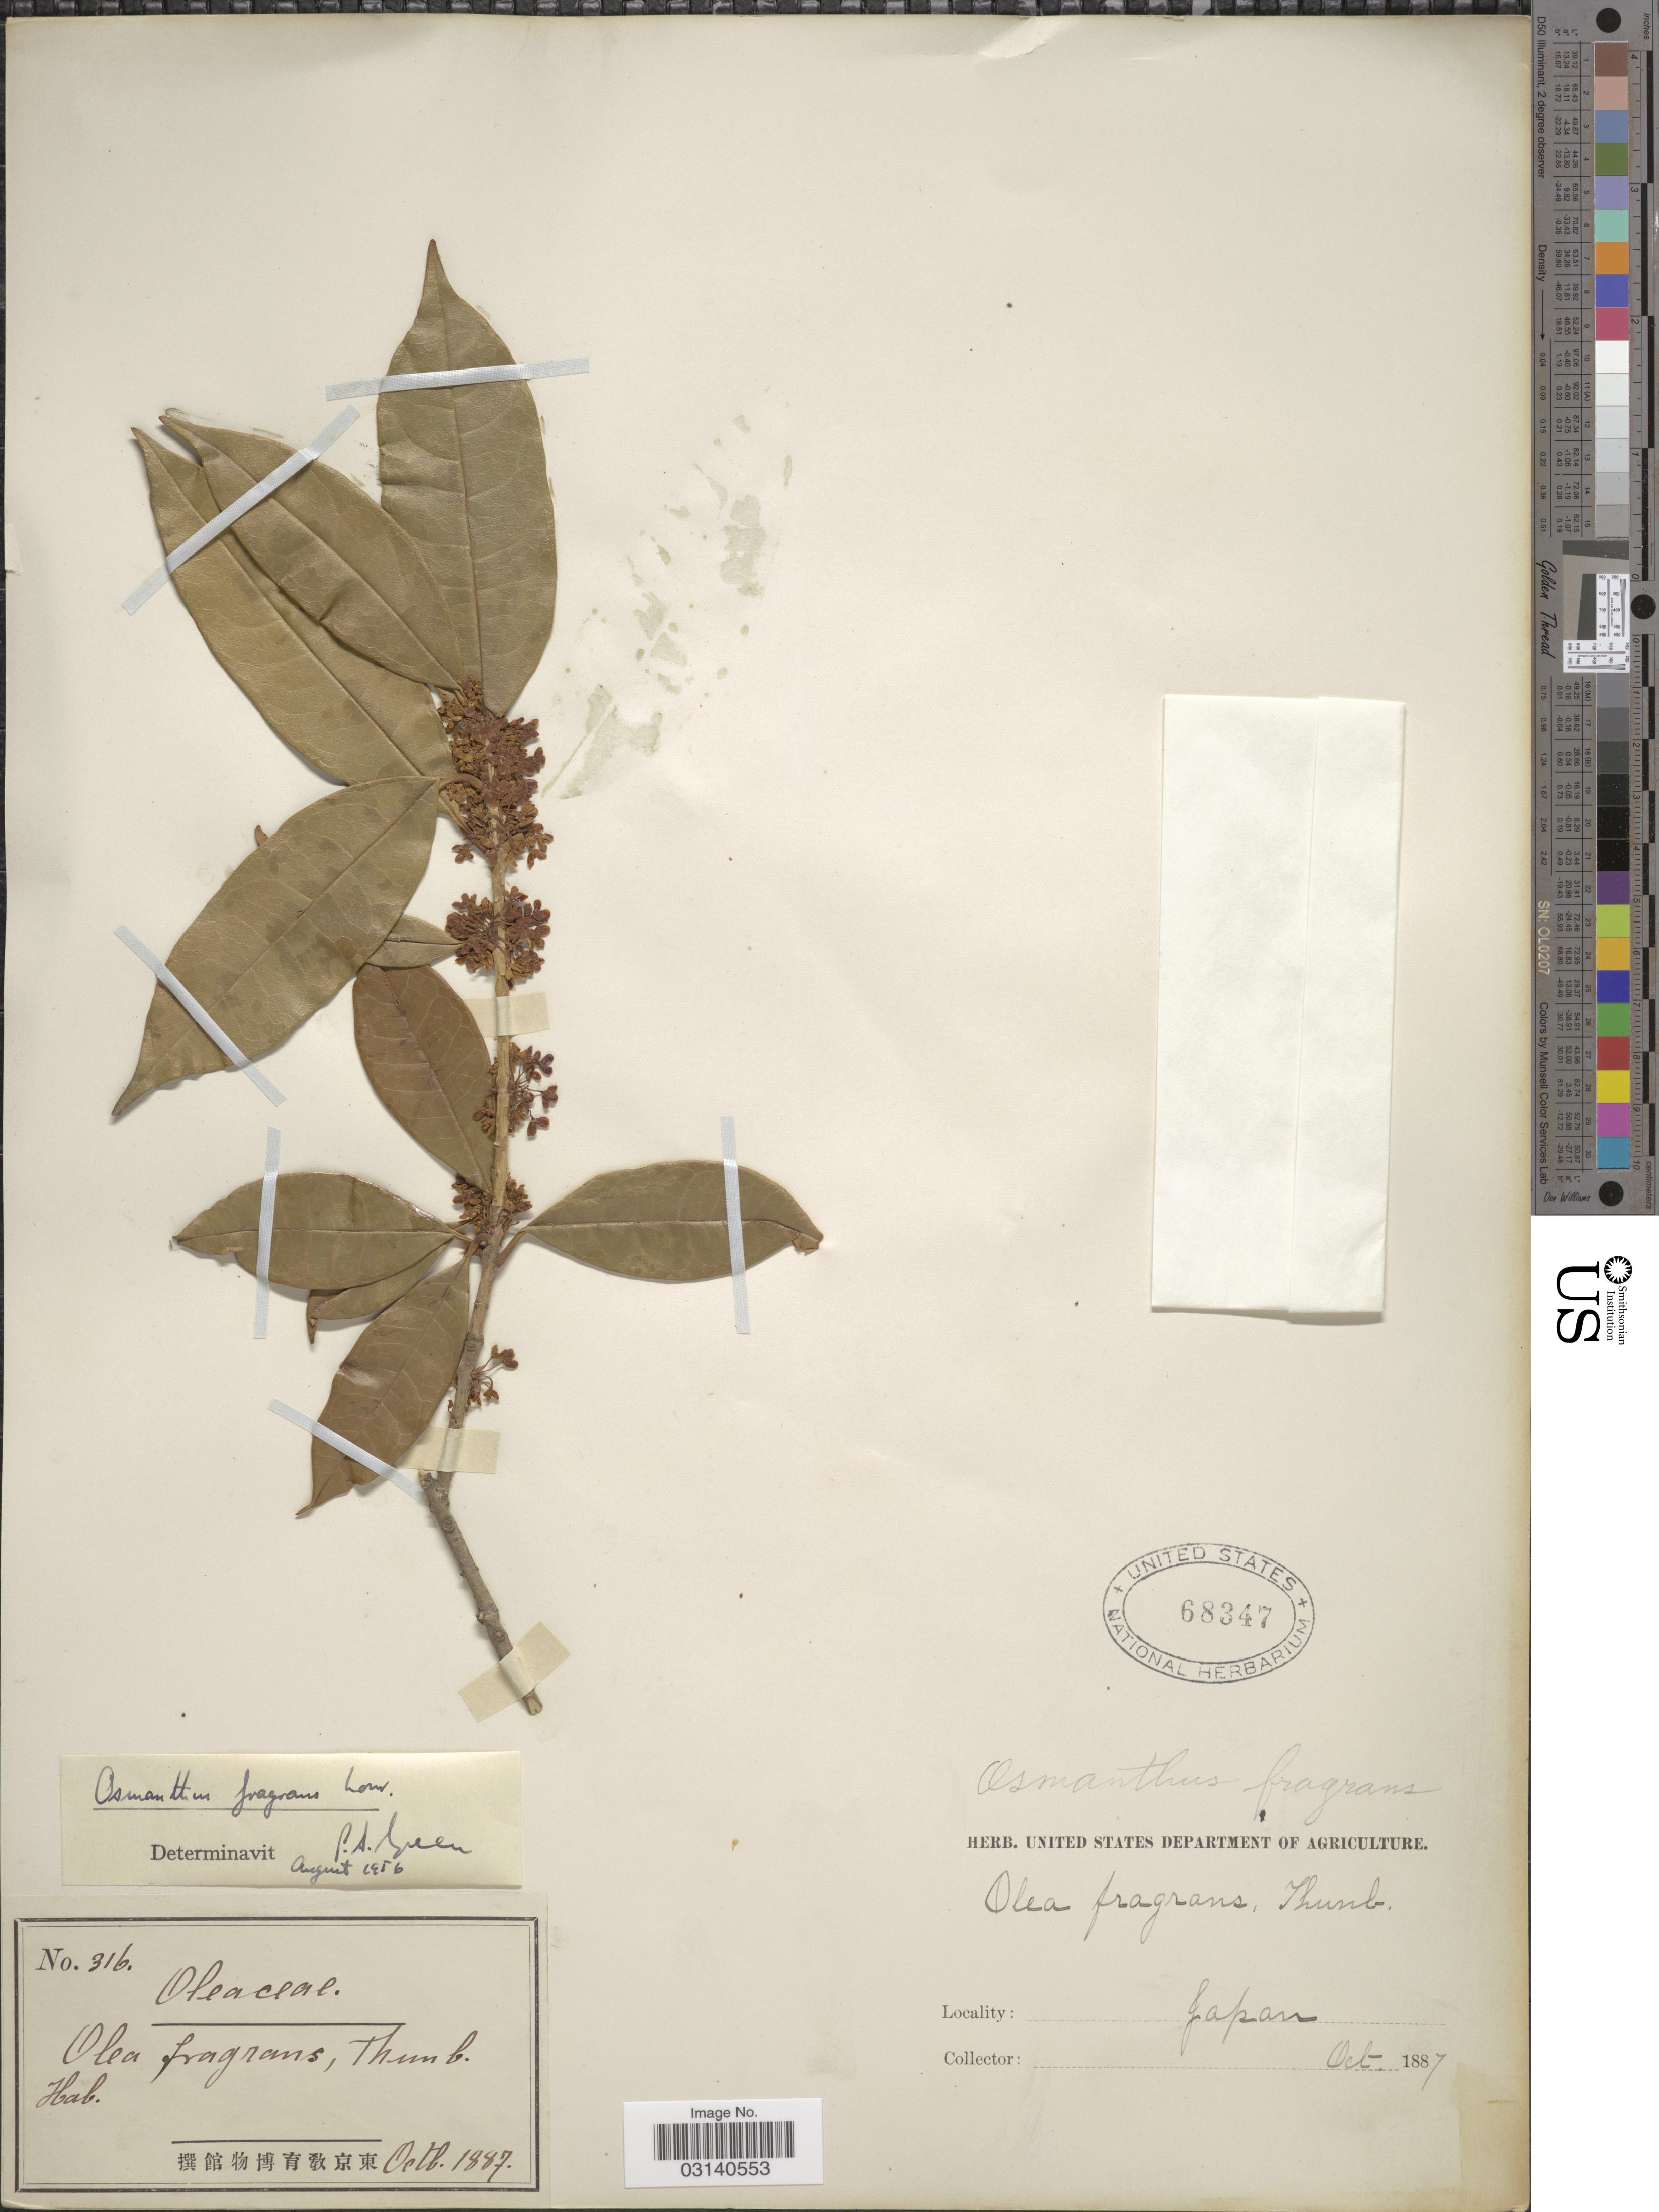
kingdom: Plantae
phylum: Tracheophyta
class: Magnoliopsida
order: Lamiales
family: Oleaceae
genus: Osmanthus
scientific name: Osmanthus fragrans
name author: Lour.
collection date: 1887-10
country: Japan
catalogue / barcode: US 68347